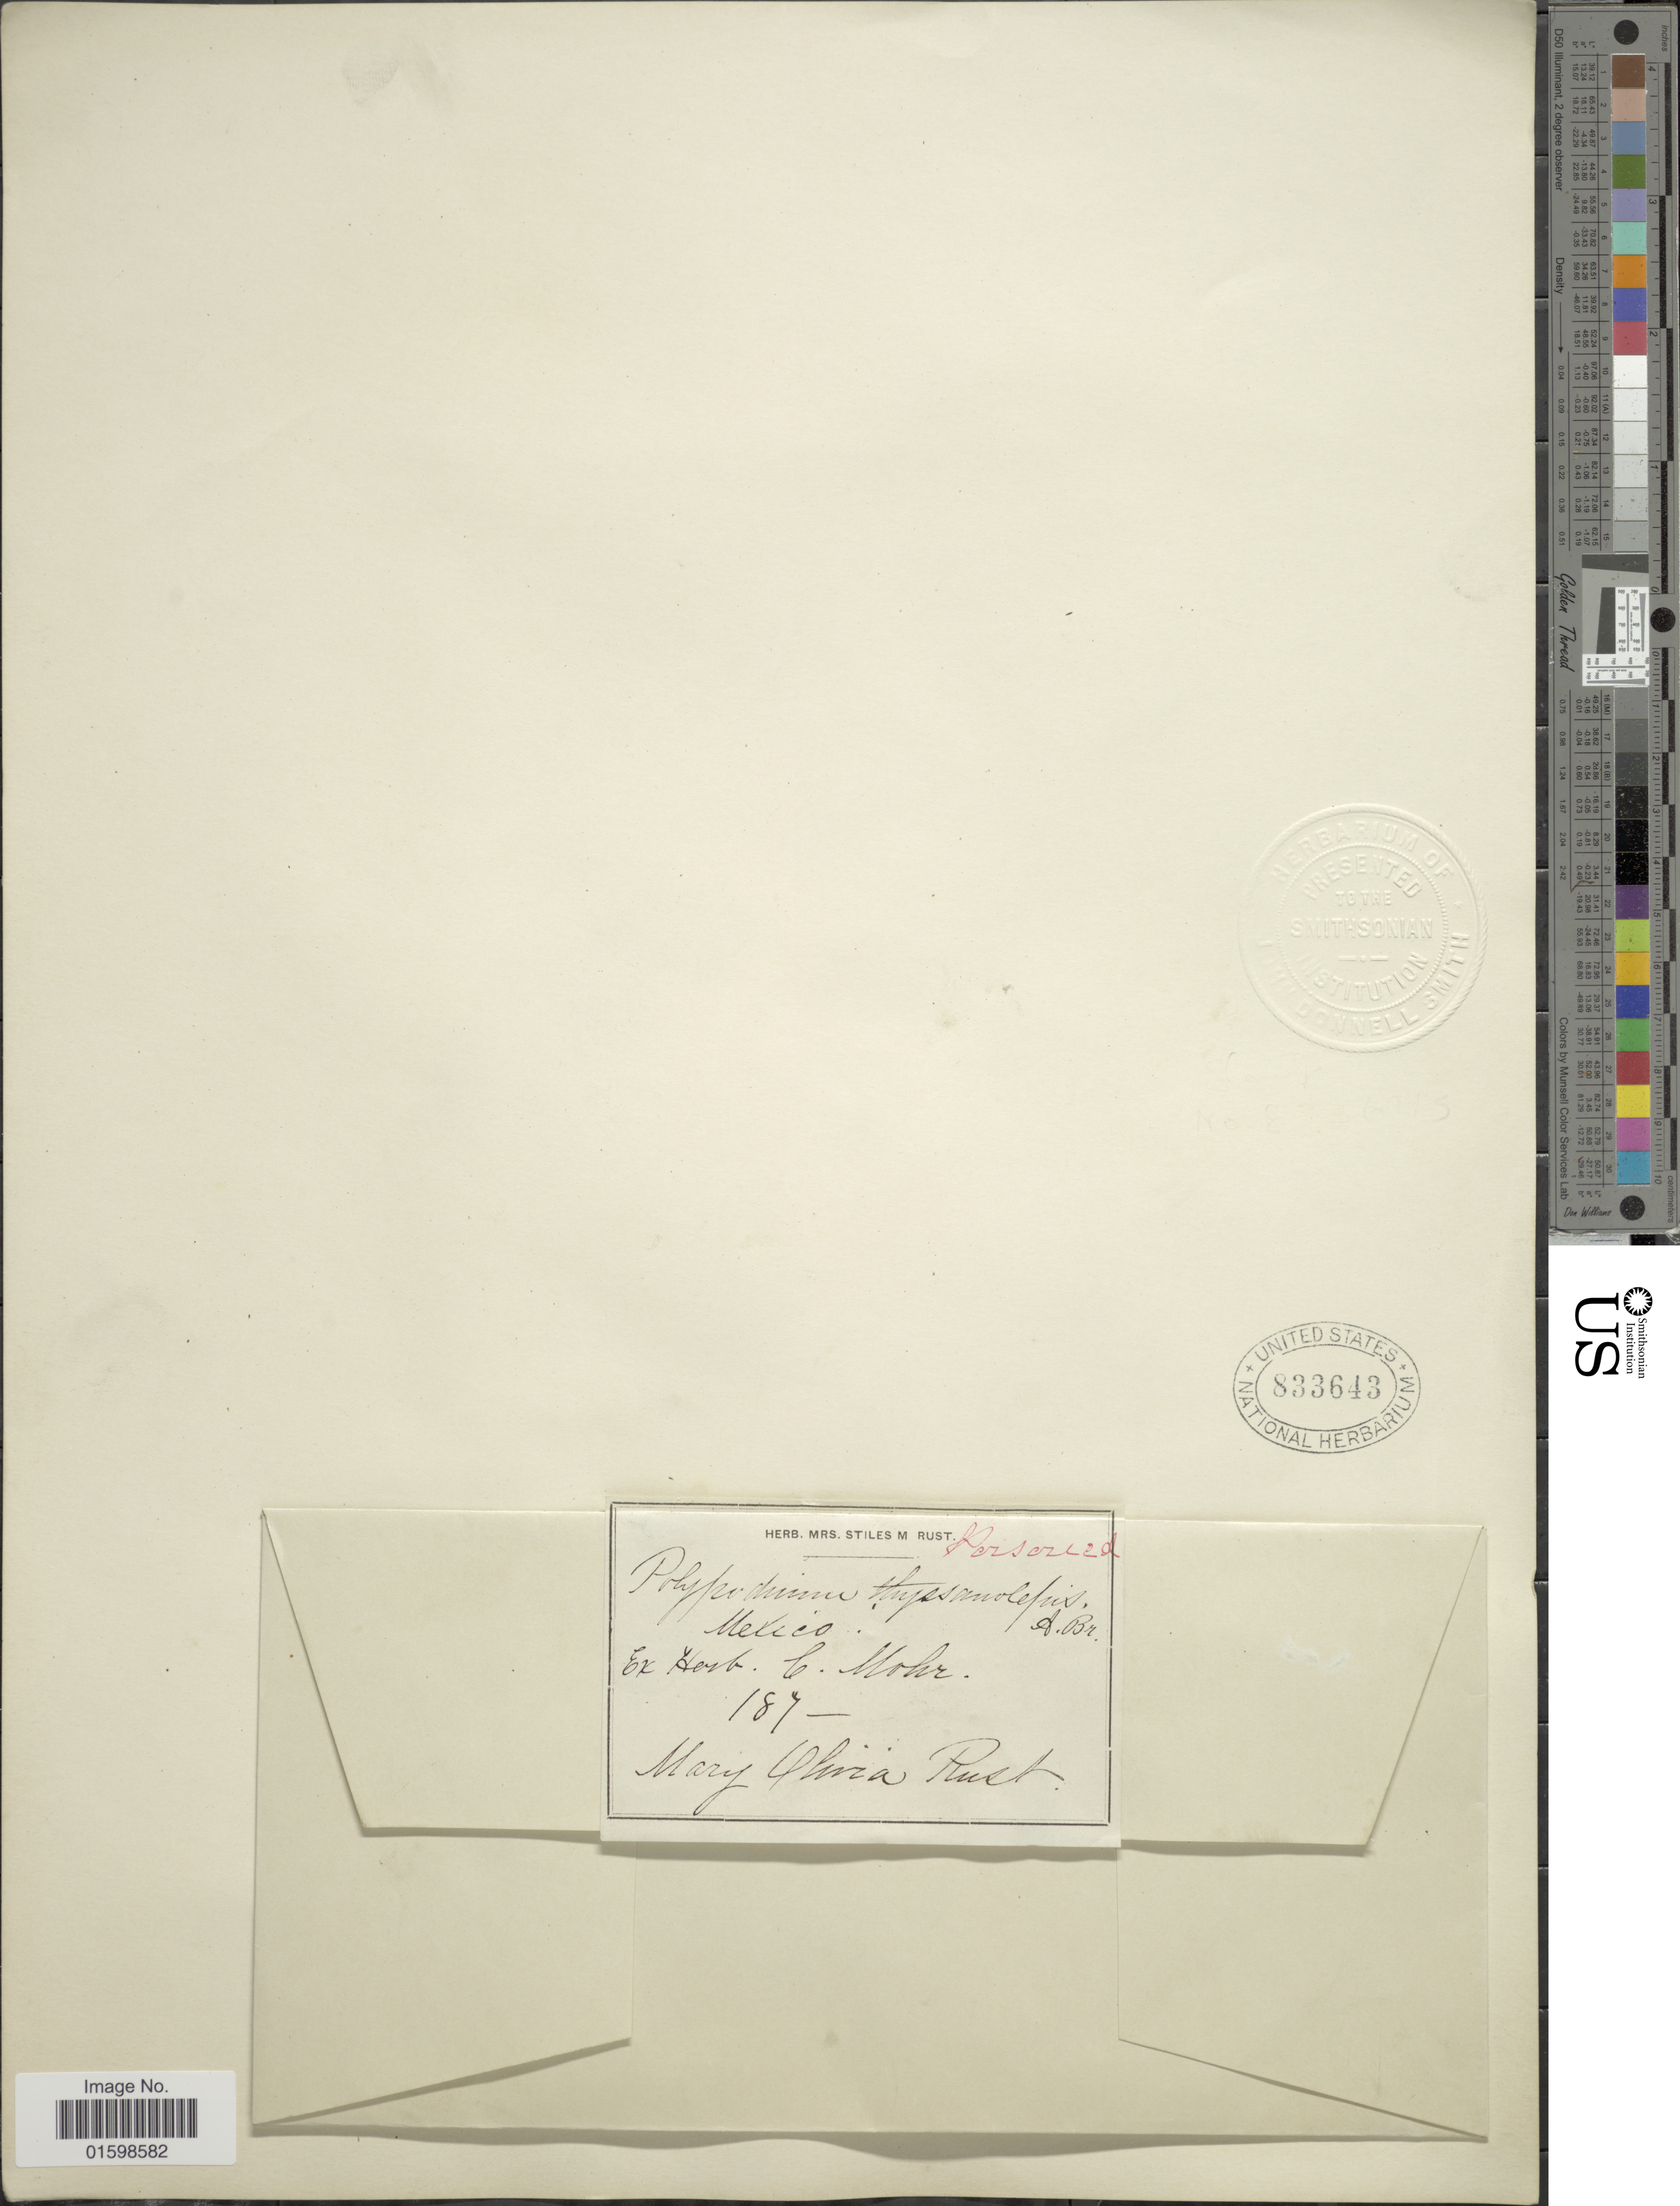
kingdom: Plantae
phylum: Tracheophyta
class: Polypodiopsida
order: Polypodiales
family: Polypodiaceae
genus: Pleopeltis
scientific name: Pleopeltis thyssanolepis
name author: (A. Braun ex Klotzsch) E.G. Andrews & Windham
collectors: M. Rust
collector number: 187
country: Mexico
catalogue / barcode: US 833643